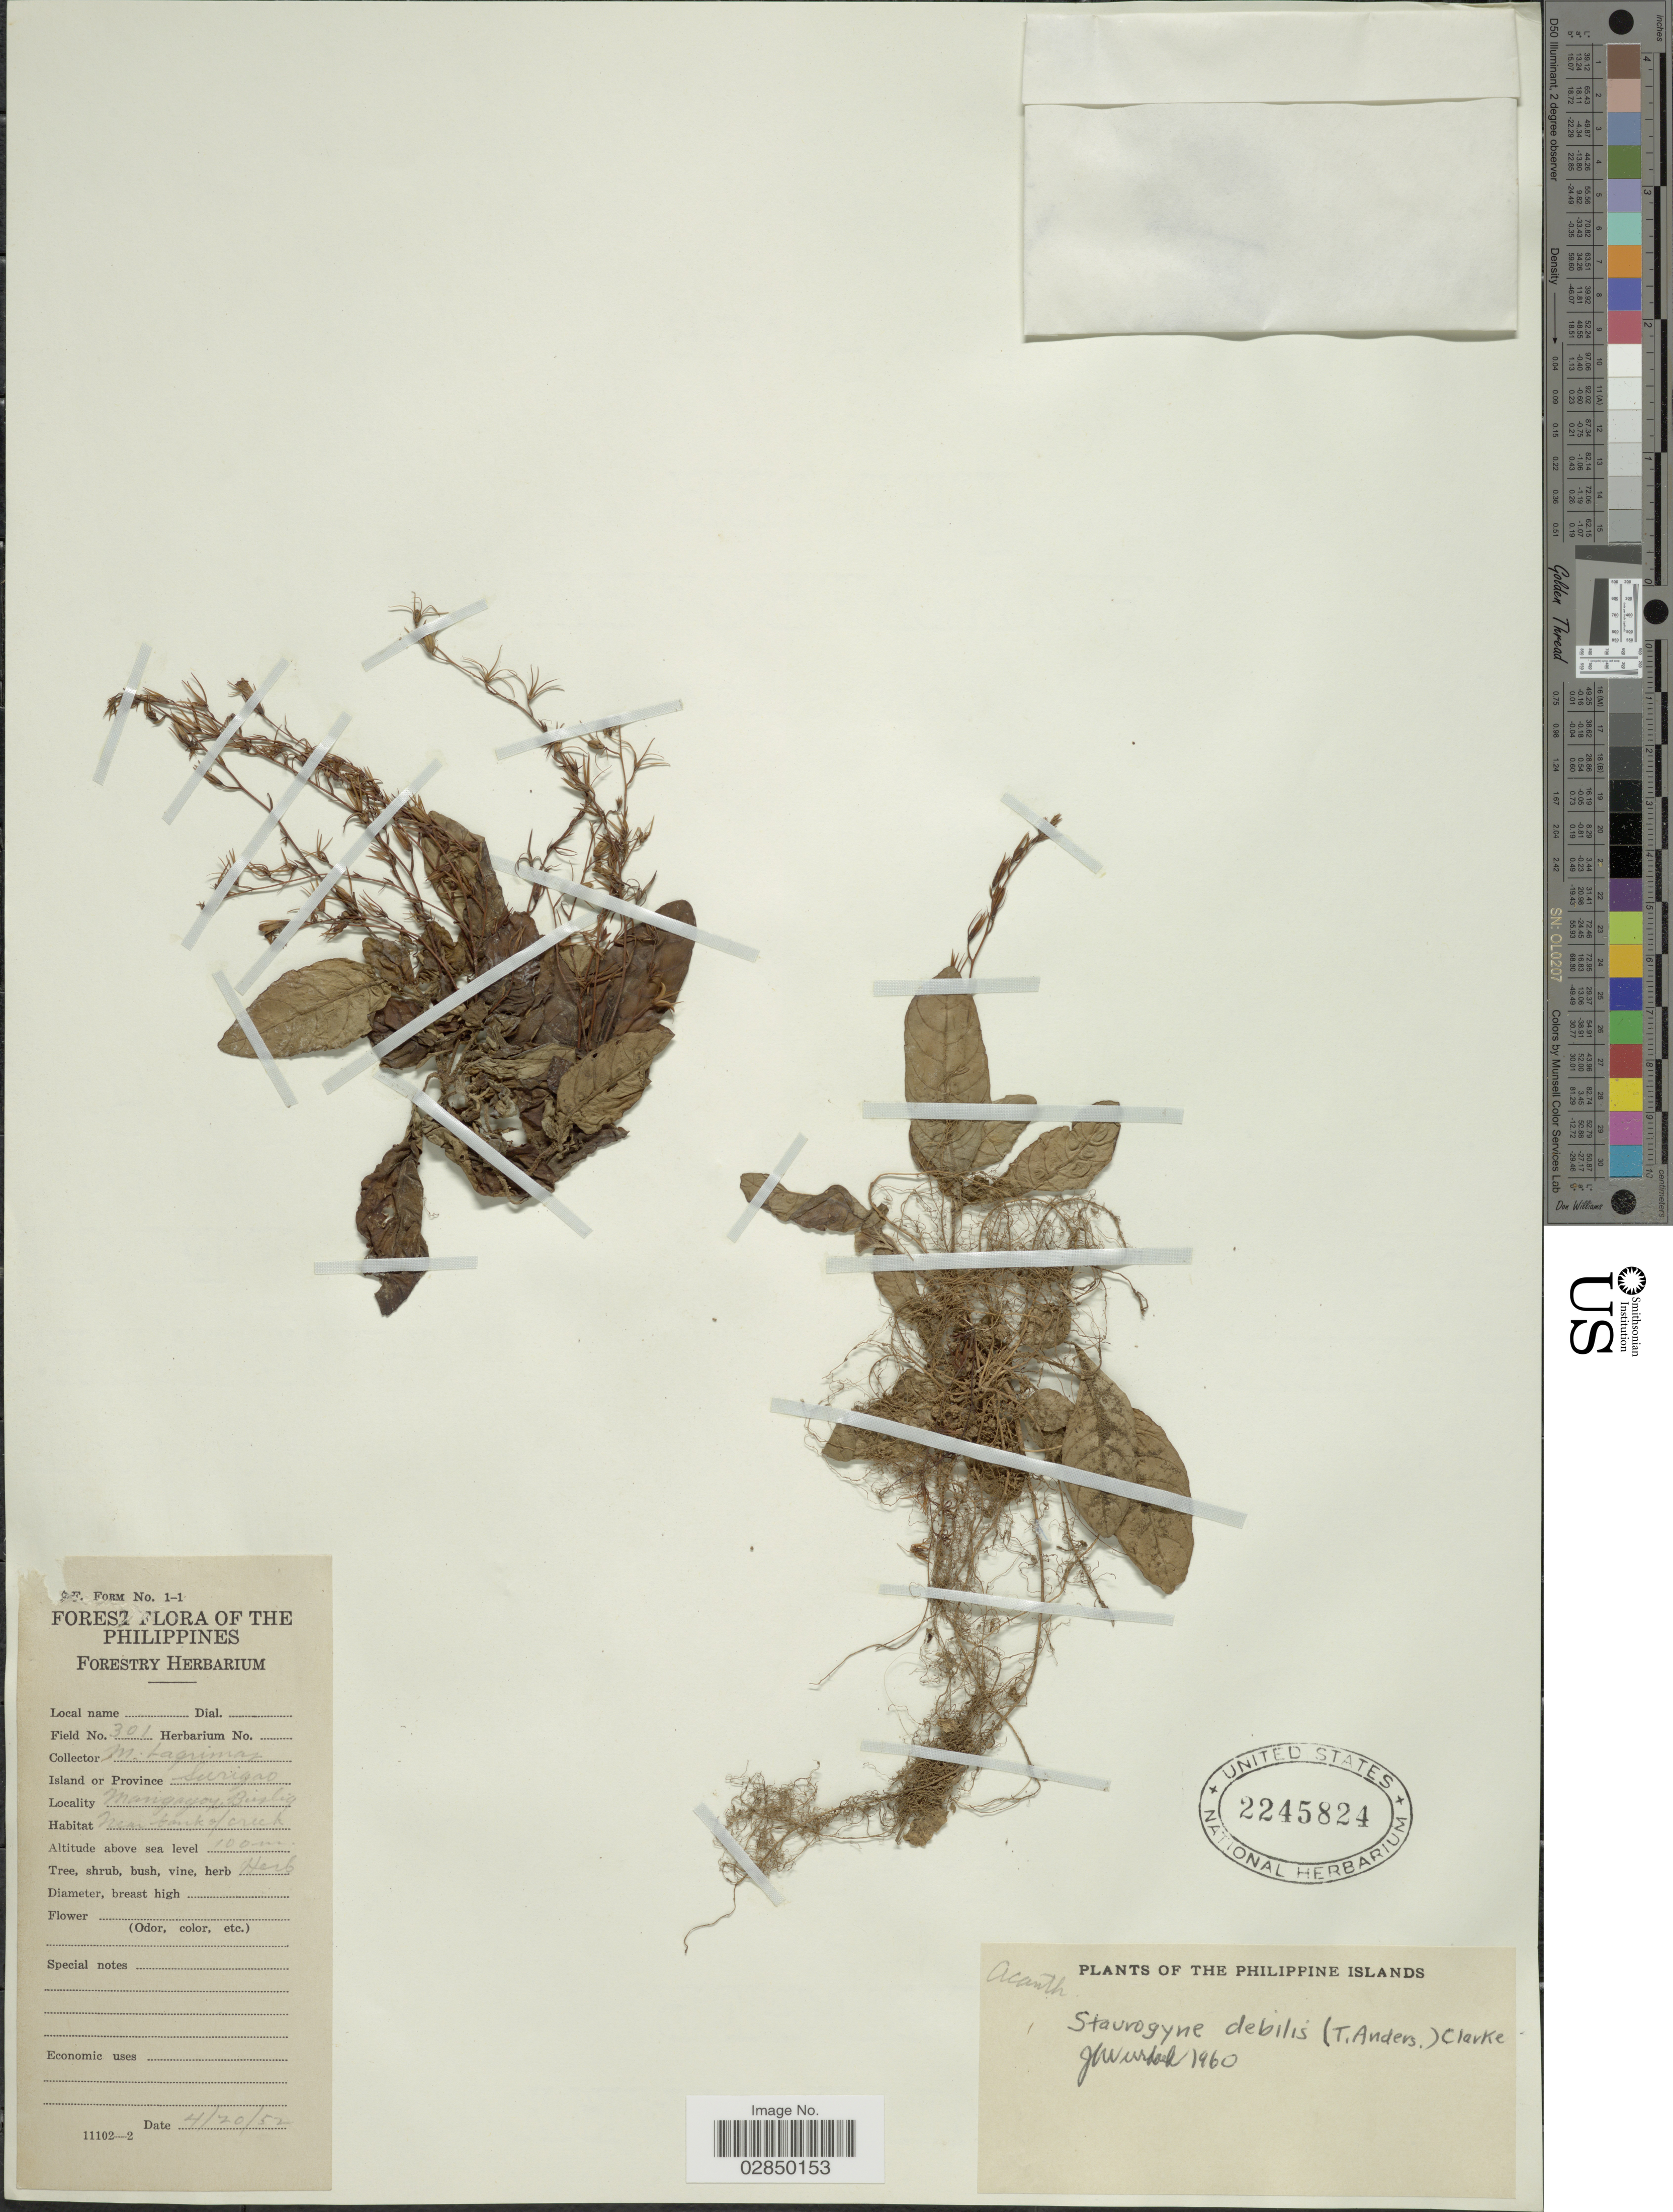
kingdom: Plantae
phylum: Tracheophyta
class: Magnoliopsida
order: Lamiales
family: Acanthaceae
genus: Staurogyne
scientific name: Staurogyne debilis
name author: (T. Anderson) C.B. Clarke ex Merr.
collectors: M. Lagrimas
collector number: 301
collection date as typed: Transcribed d/m/y: 20/4/52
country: Philippines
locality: Province Surigao. Marigayon, Barlig. Near bank of creek.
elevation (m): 100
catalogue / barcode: US 2245824